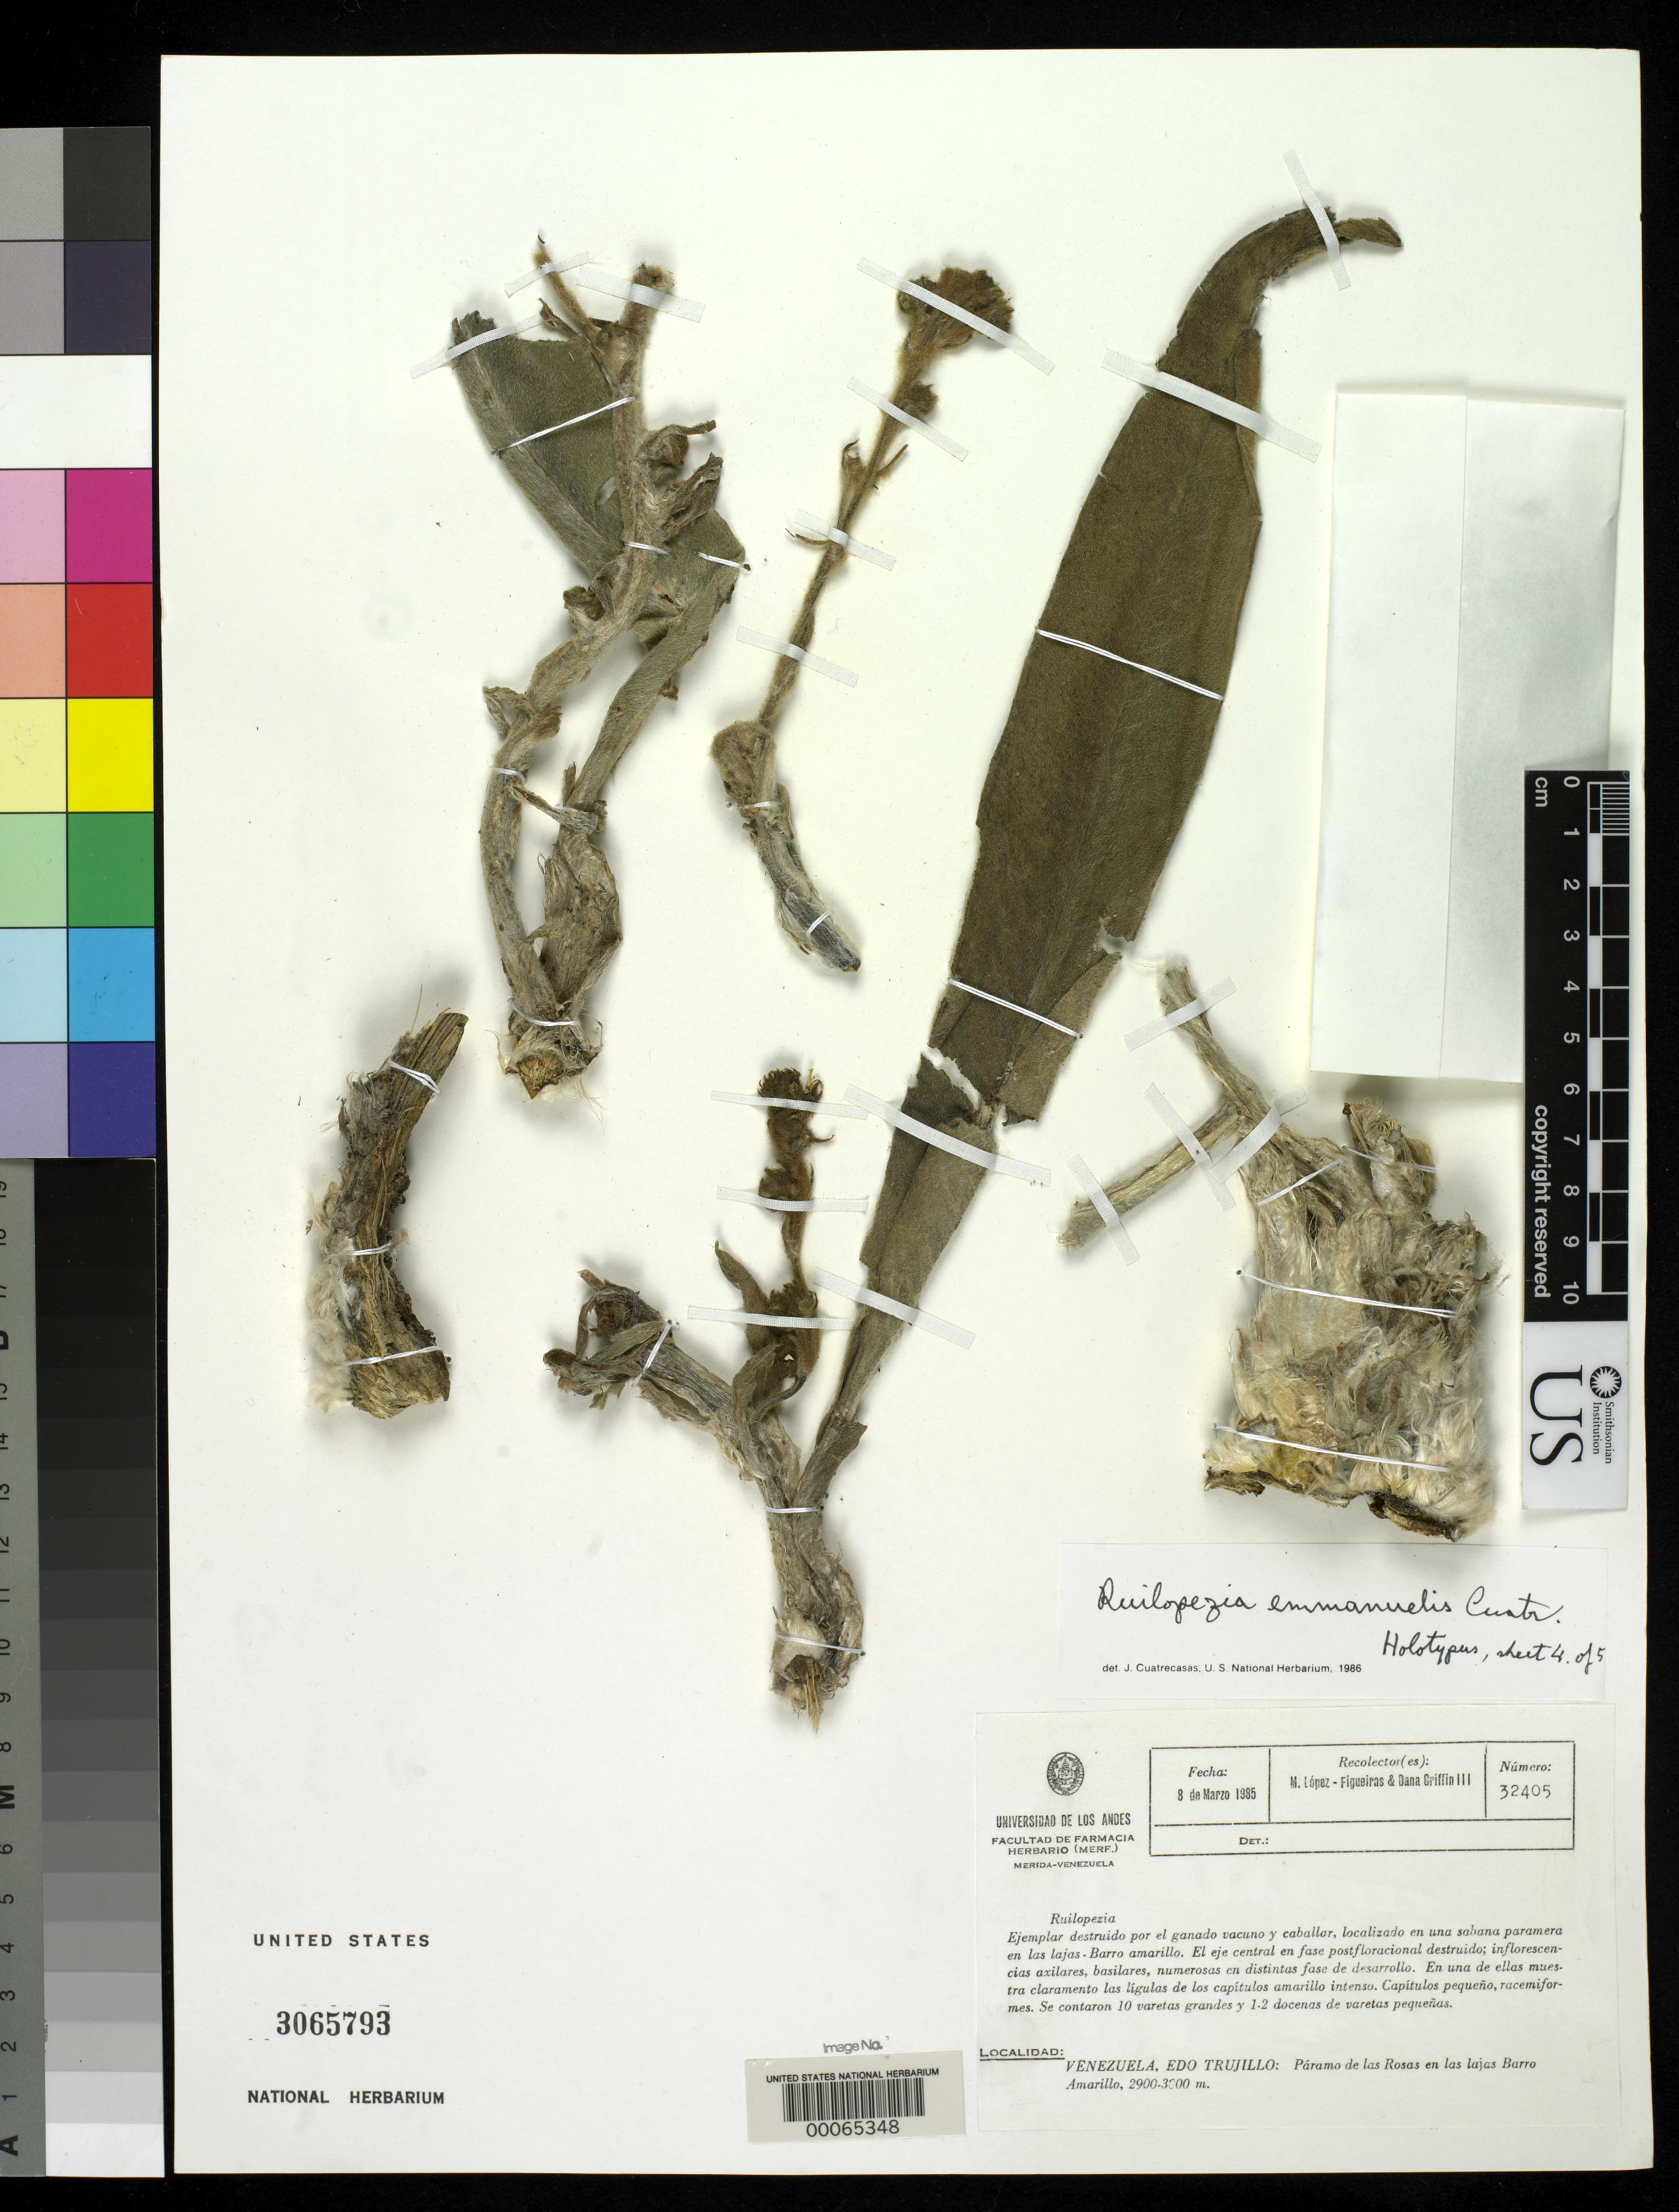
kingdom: Plantae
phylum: Tracheophyta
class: Magnoliopsida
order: Asterales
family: Asteraceae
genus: Ruilopezia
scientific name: Ruilopezia emmanuelis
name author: Cuatrec.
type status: Holotype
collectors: M. López Figueiras & D. Griffin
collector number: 32405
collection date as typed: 08 Mar 1985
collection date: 1985-03-08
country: Venezuela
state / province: Trujillo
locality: Páramo de Las Rosas, between Lajas and Barro Amarillo.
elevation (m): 2900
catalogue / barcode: US 3065793